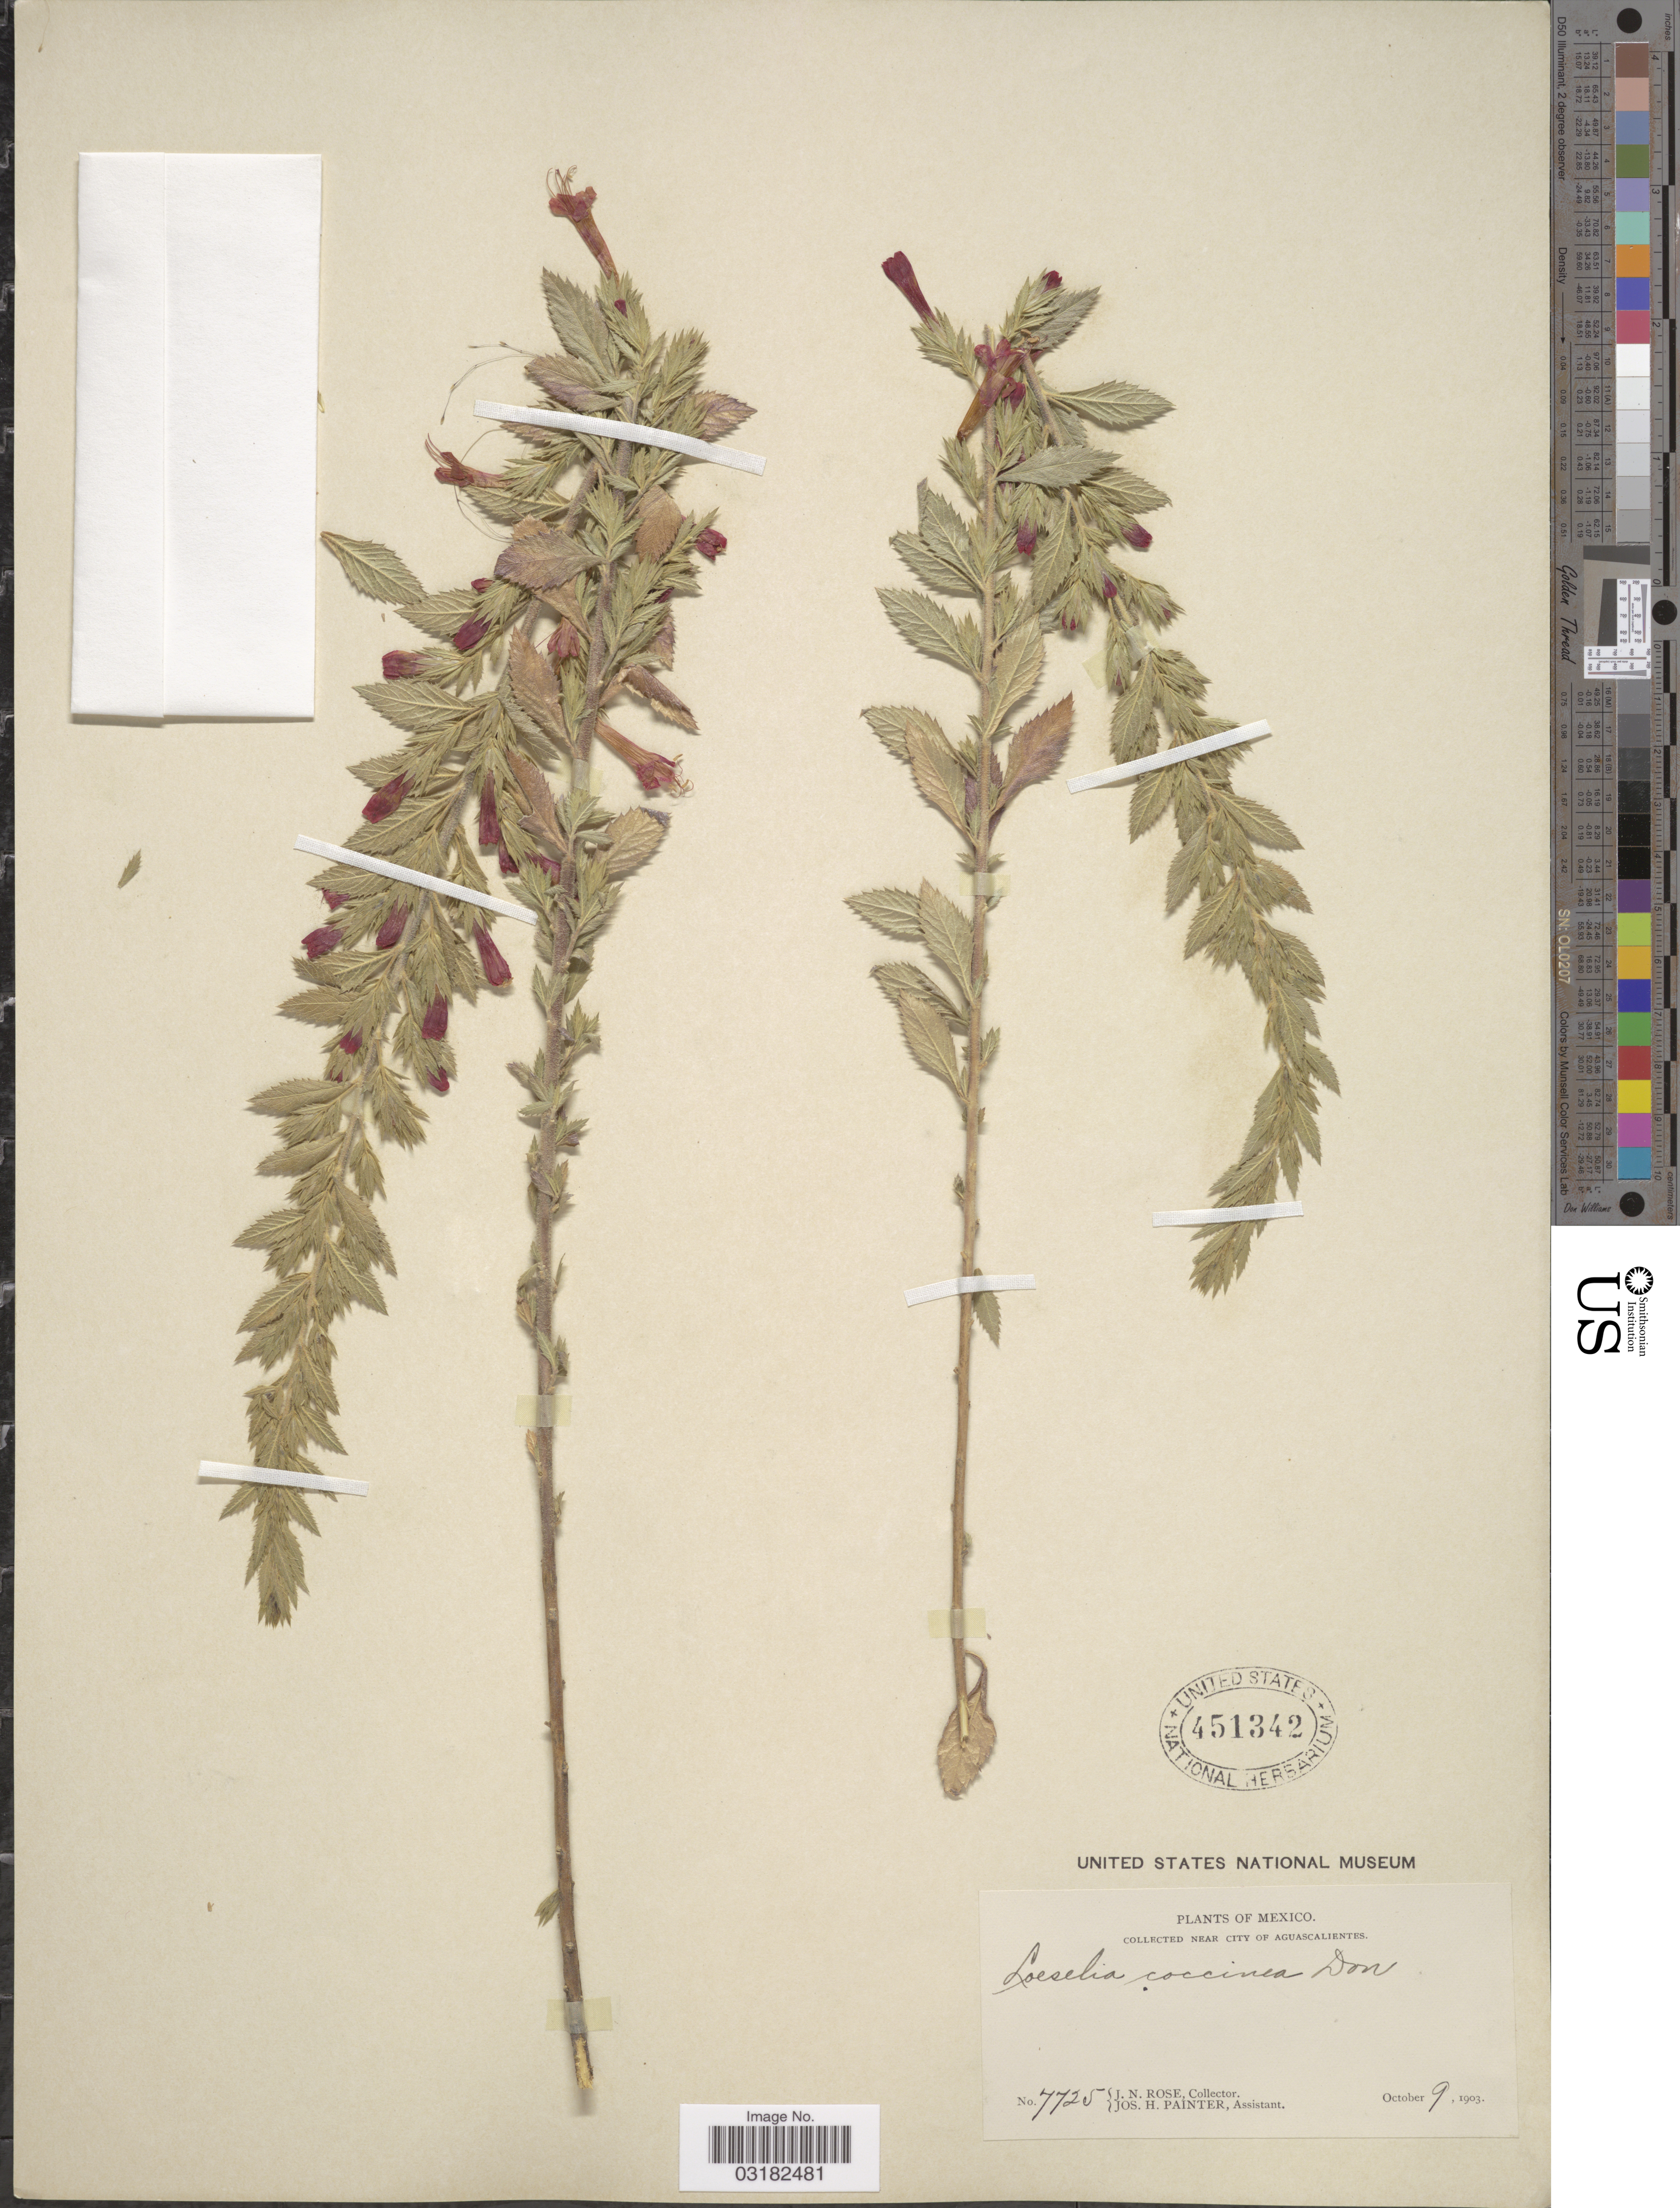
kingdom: Plantae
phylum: Tracheophyta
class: Magnoliopsida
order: Ericales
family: Polemoniaceae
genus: Loeselia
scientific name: Loeselia mexicana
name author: (Lam.) Brand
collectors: J. N. Rose & J. H. Painter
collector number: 7725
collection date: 1903-10-09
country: Mexico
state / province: Aguascalientes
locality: Near city of Aguascalientes.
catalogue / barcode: US 451342